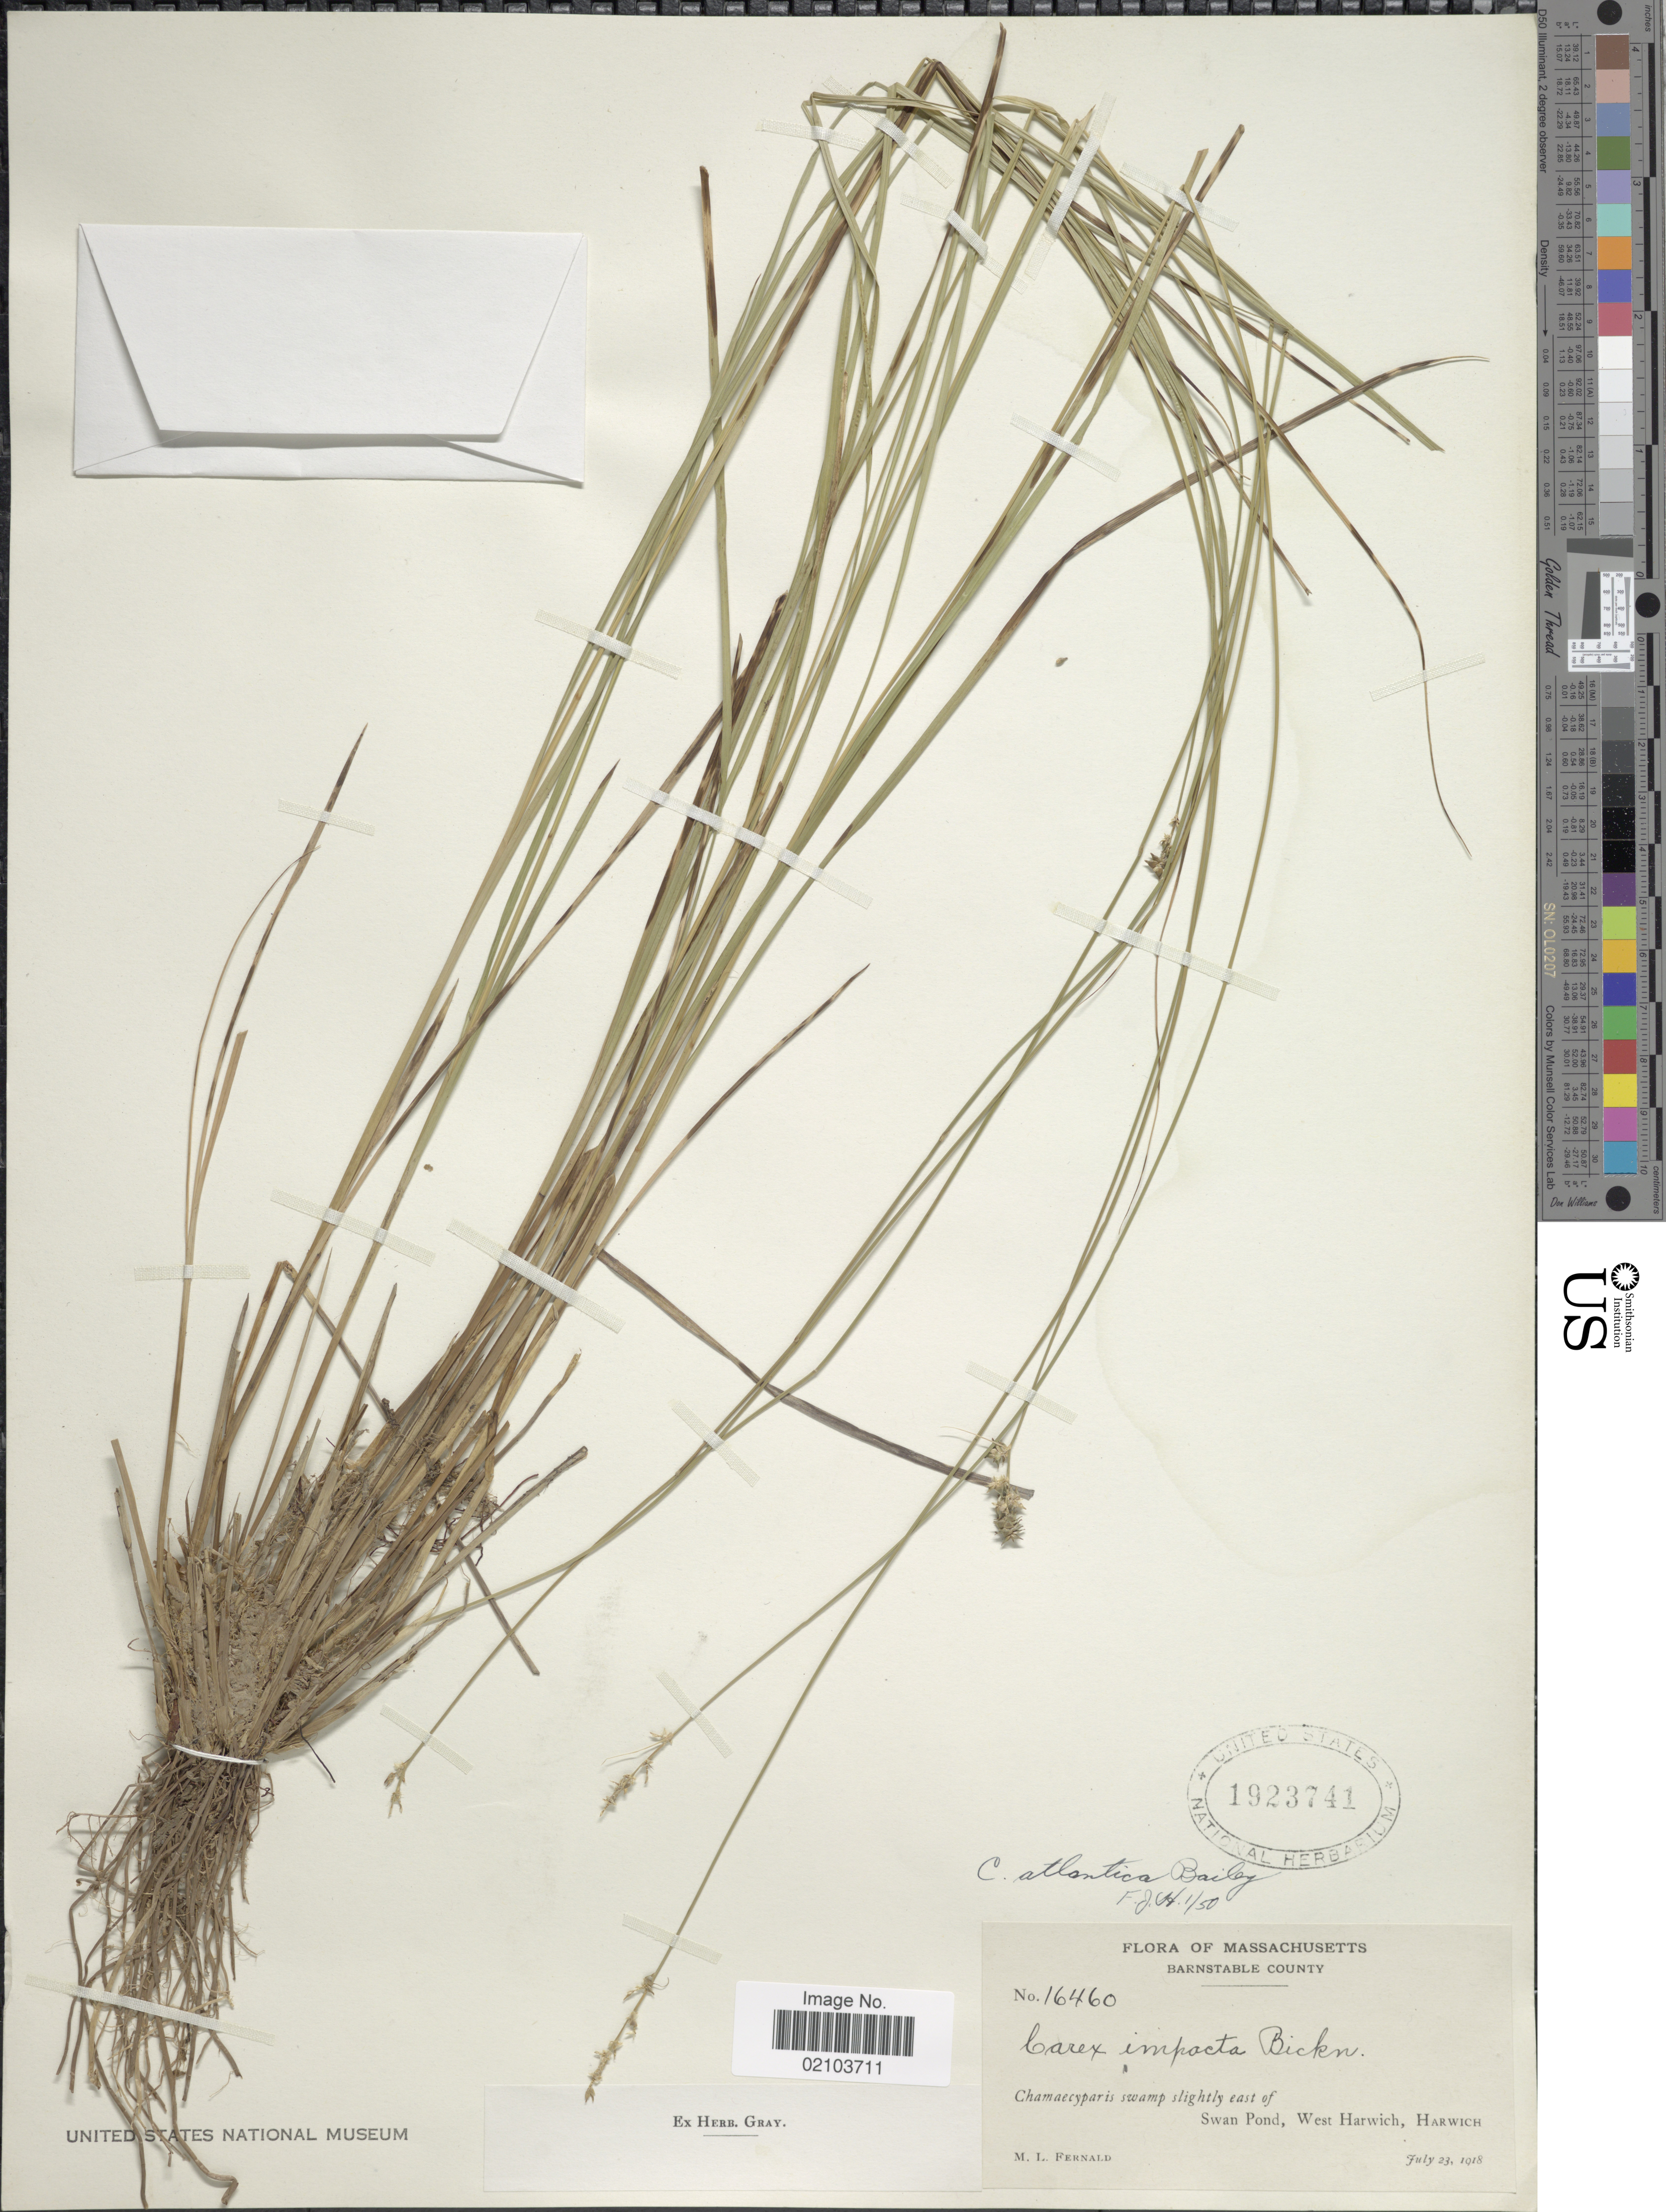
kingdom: Plantae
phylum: Tracheophyta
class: Liliopsida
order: Poales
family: Cyperaceae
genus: Carex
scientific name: Carex atlantica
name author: L.H. Bailey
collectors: M. L. Fernald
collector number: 16460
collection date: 1918-07-23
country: United States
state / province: Massachusetts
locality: Barnstable County. slightly east of Swan Pond, West Harwich, Harwich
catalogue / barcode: US 1923741